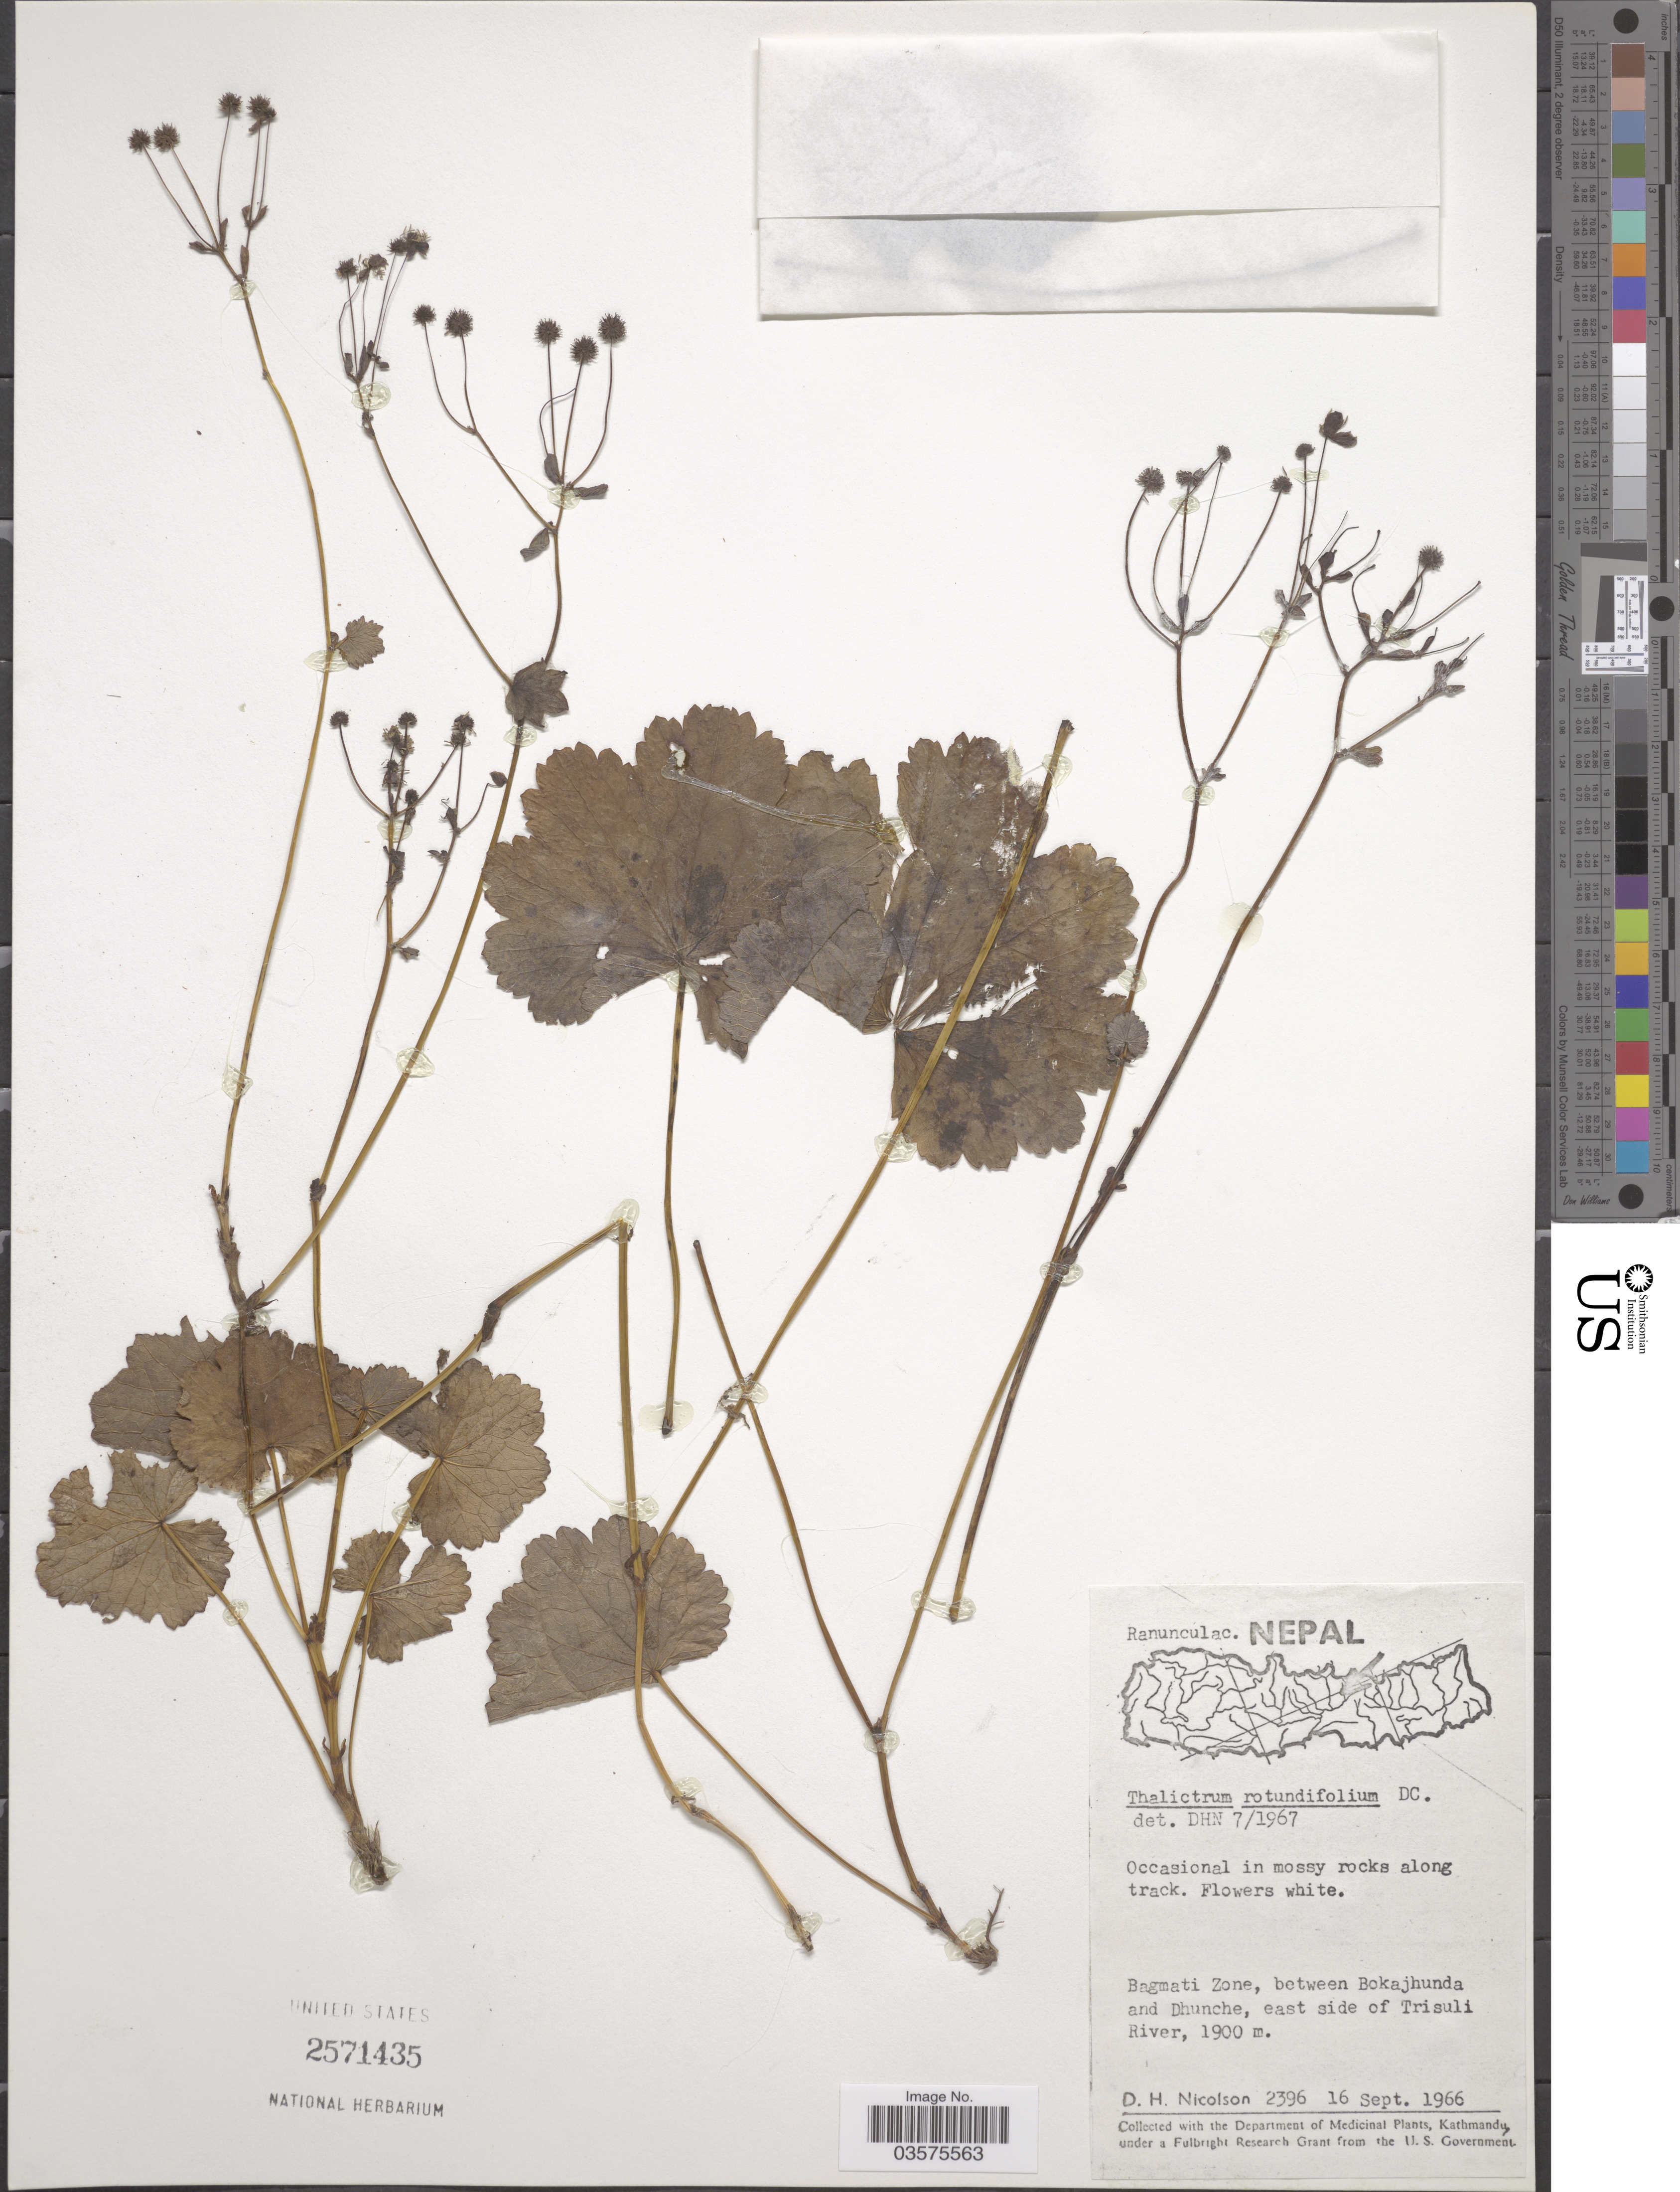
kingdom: Plantae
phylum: Tracheophyta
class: Magnoliopsida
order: Ranunculales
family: Ranunculaceae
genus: Thalictrum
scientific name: Thalictrum rotundifolium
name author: DC.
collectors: D. H. Nicolson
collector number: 2396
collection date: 1966-09-16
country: Nepal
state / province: Bagmati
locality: Bagmati Zone, between Bokajhunda and Dhunche, east side of Trisuli River.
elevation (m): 1900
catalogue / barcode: US 2571435